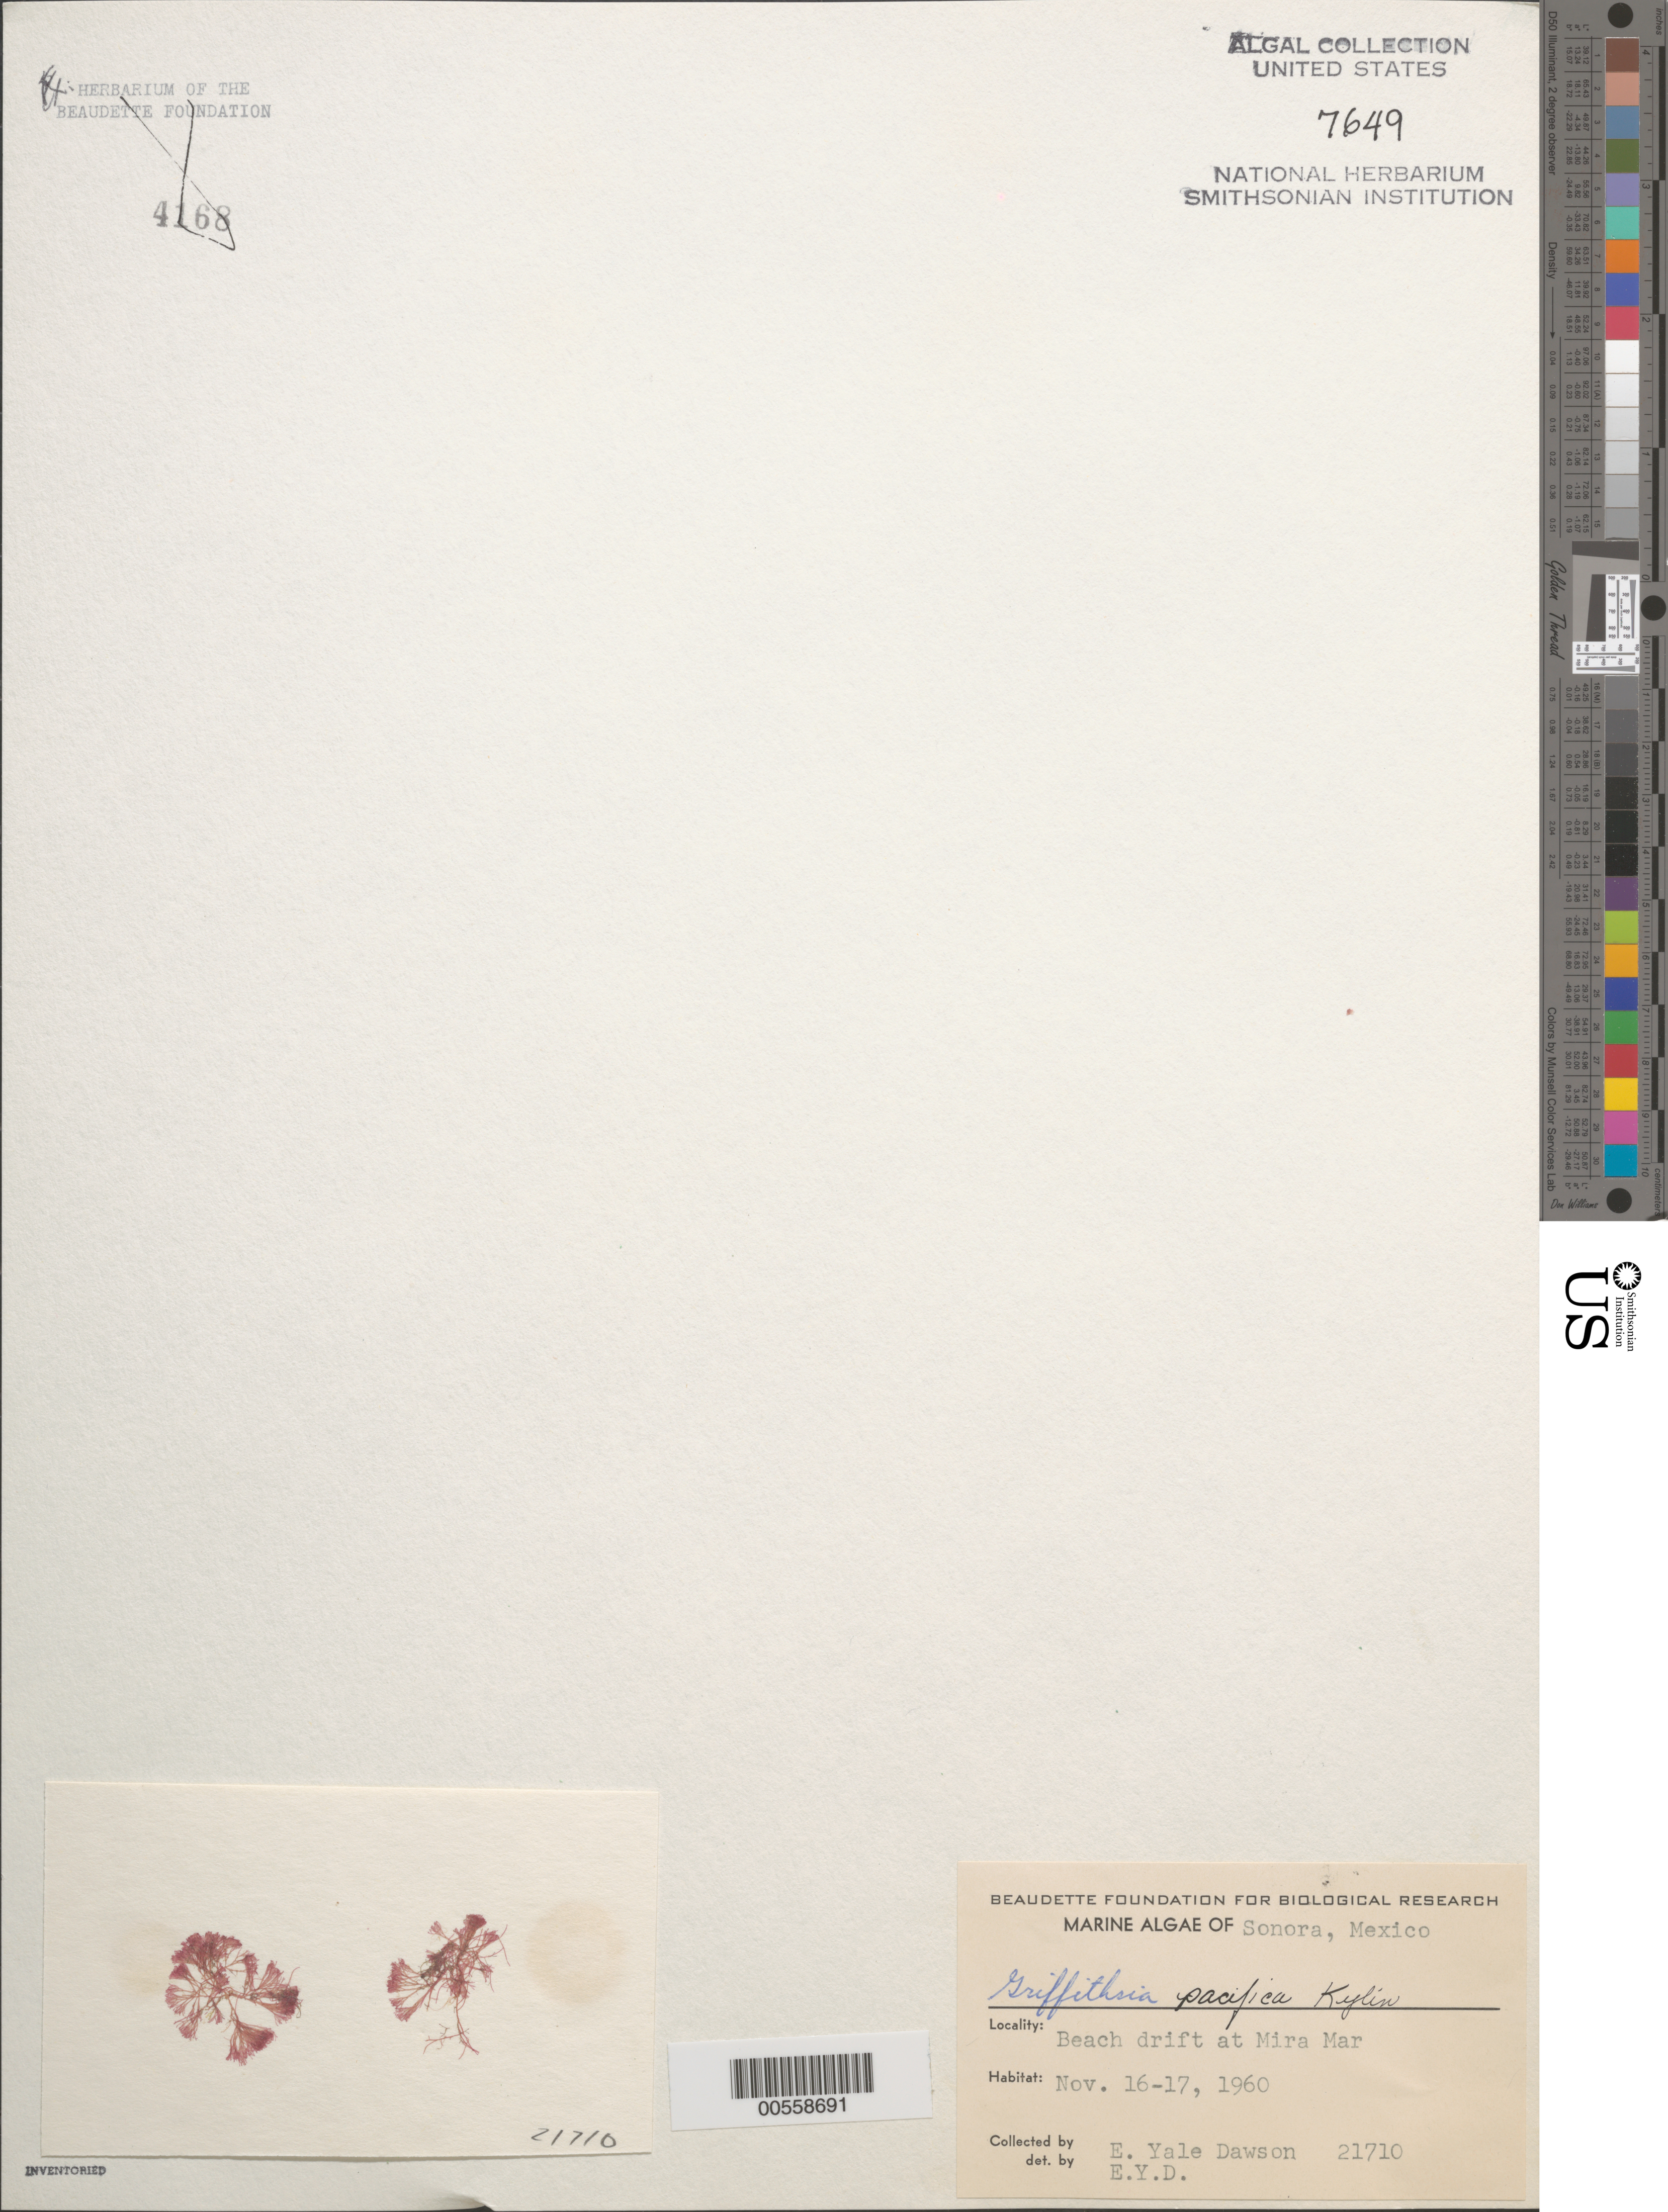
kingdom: Plantae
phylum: Rhodophyta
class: Florideophyceae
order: Ceramiales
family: Wrangeliaceae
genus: Griffithsia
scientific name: Griffithsia pacifica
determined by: Dawson, E. Y.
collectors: E. Y. Dawson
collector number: EYD 21710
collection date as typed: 16 Nov 1960 to 17 Nov 1960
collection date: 1960-11-16/1960-11-17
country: Mexico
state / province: Sonora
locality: Miramar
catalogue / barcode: US 7649